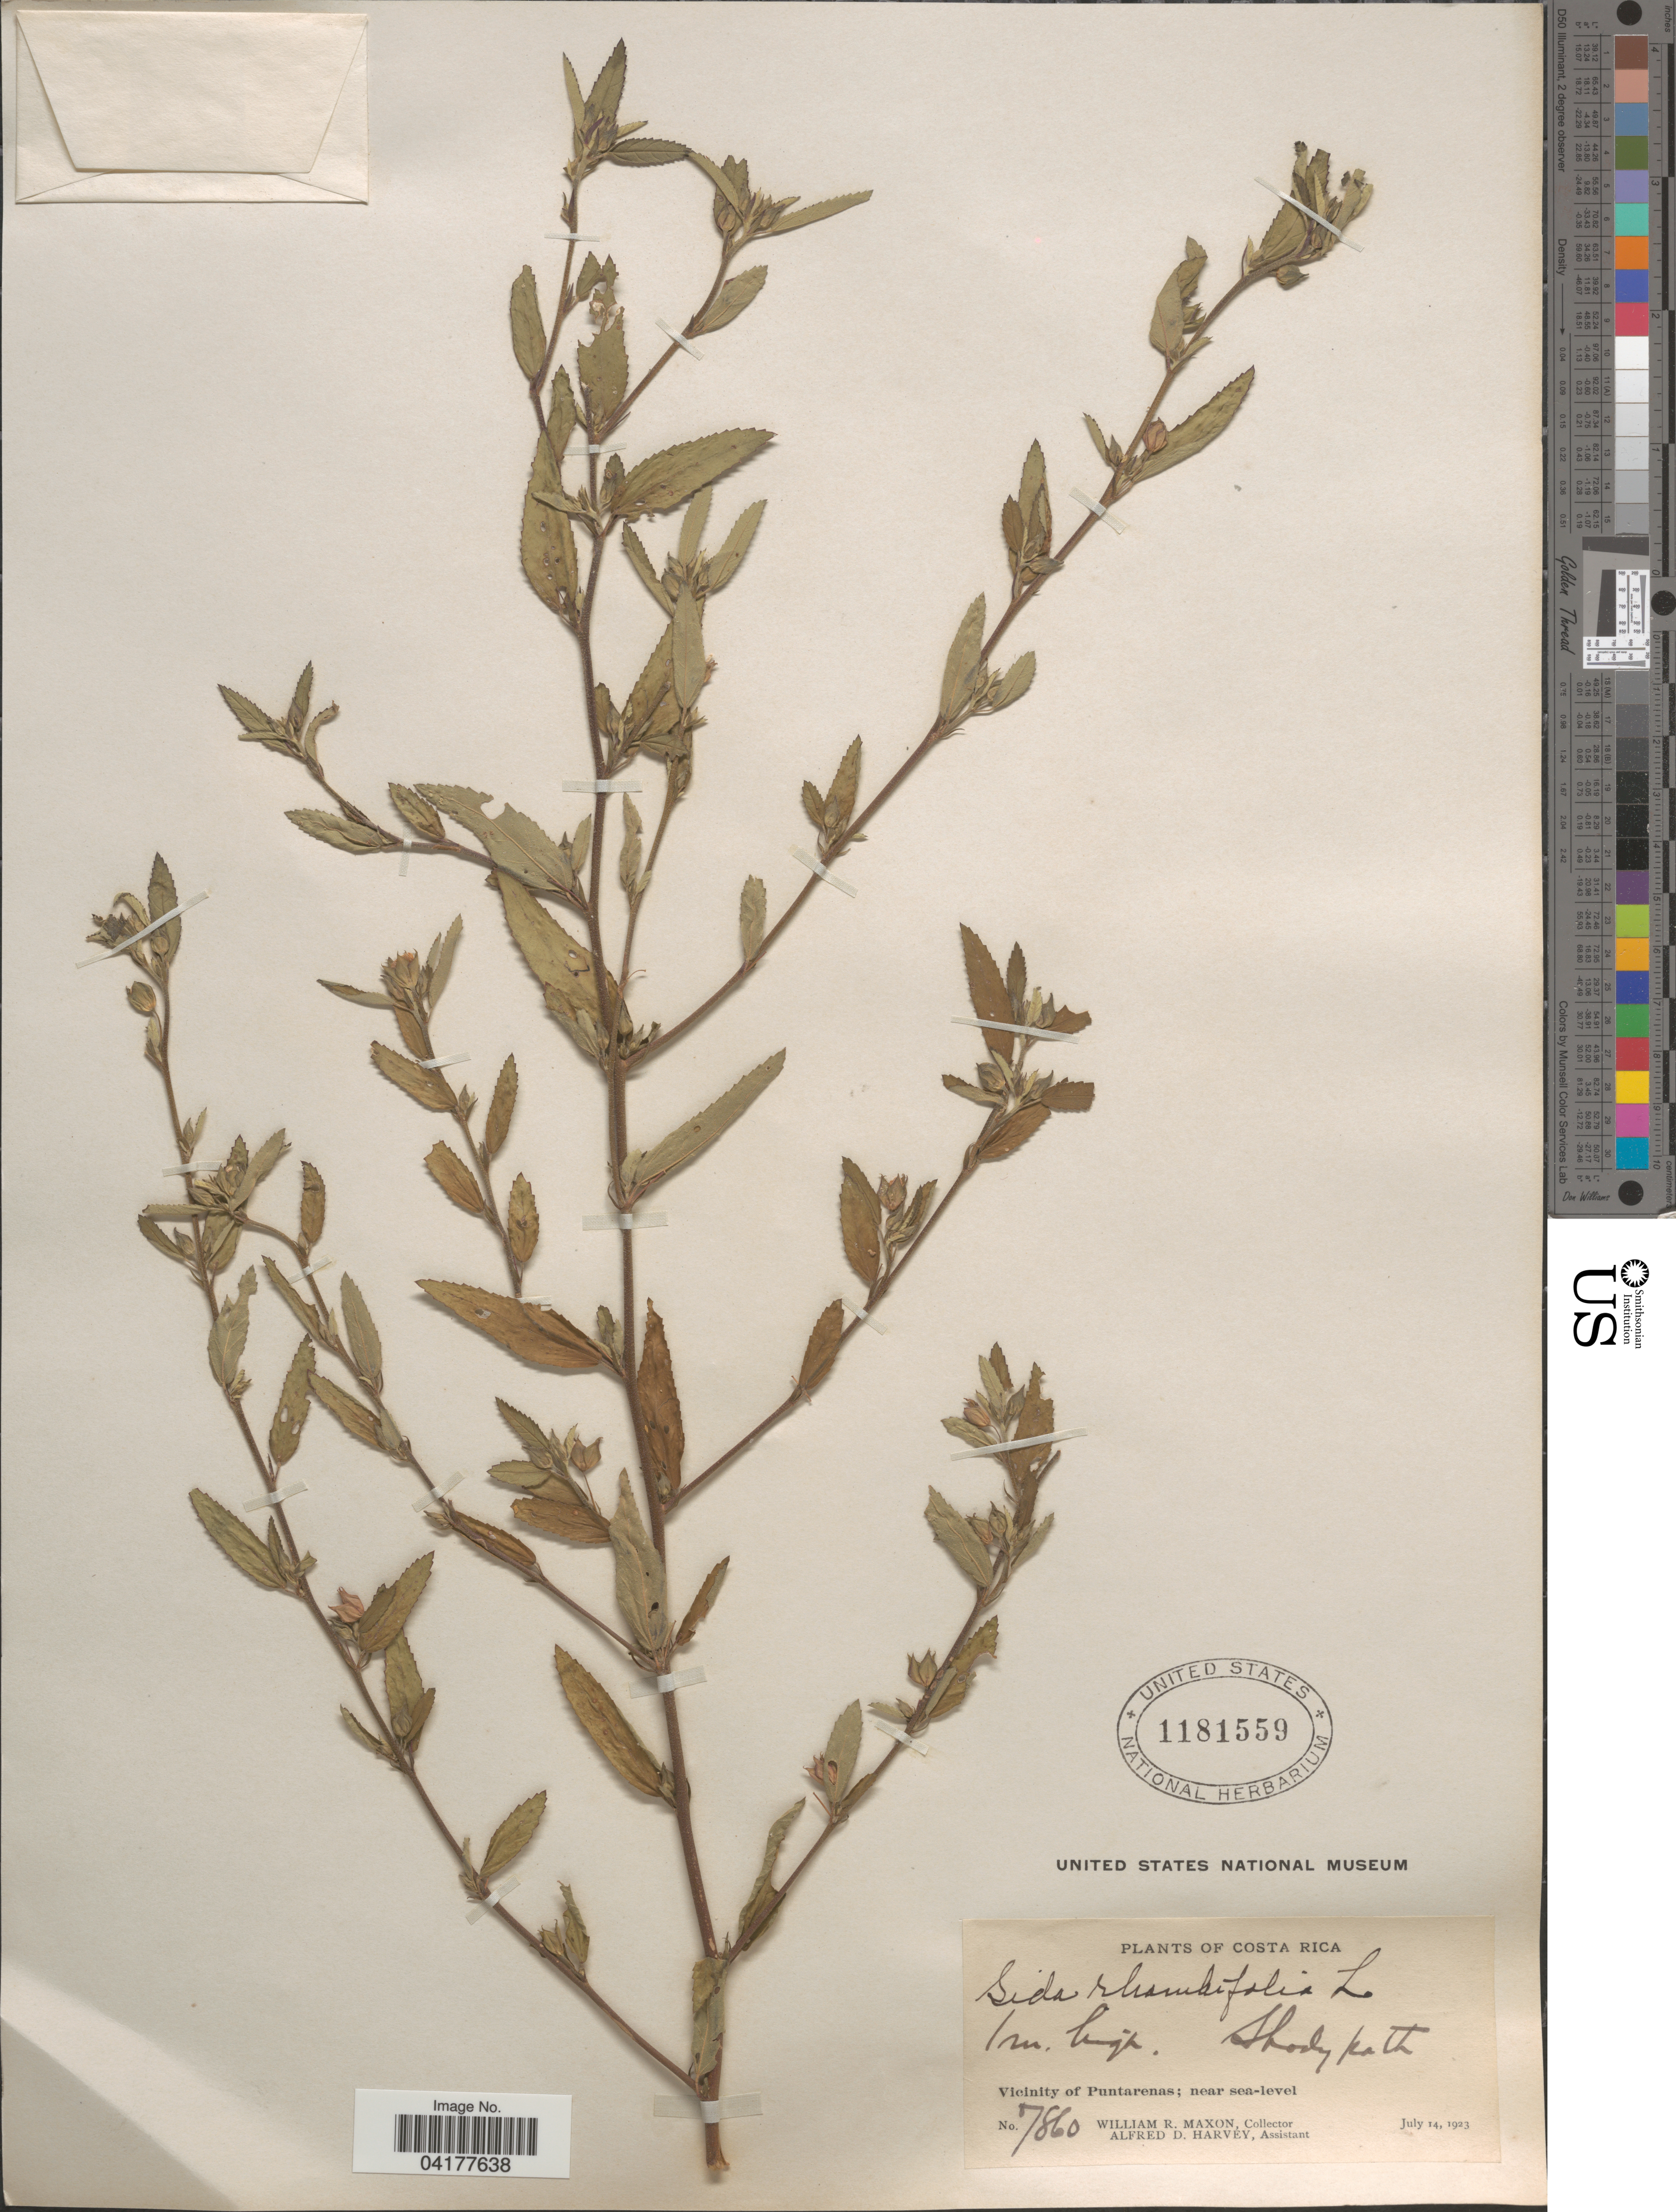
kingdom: Plantae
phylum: Tracheophyta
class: Magnoliopsida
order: Malvales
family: Malvaceae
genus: Sida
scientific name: Sida rhombifolia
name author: L.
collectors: W. R. Maxon & A. D. Harvey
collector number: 7860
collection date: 1923-07-14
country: Costa Rica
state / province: Puntarenas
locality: Vicinity of Puntarenas.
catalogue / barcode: US 1181559